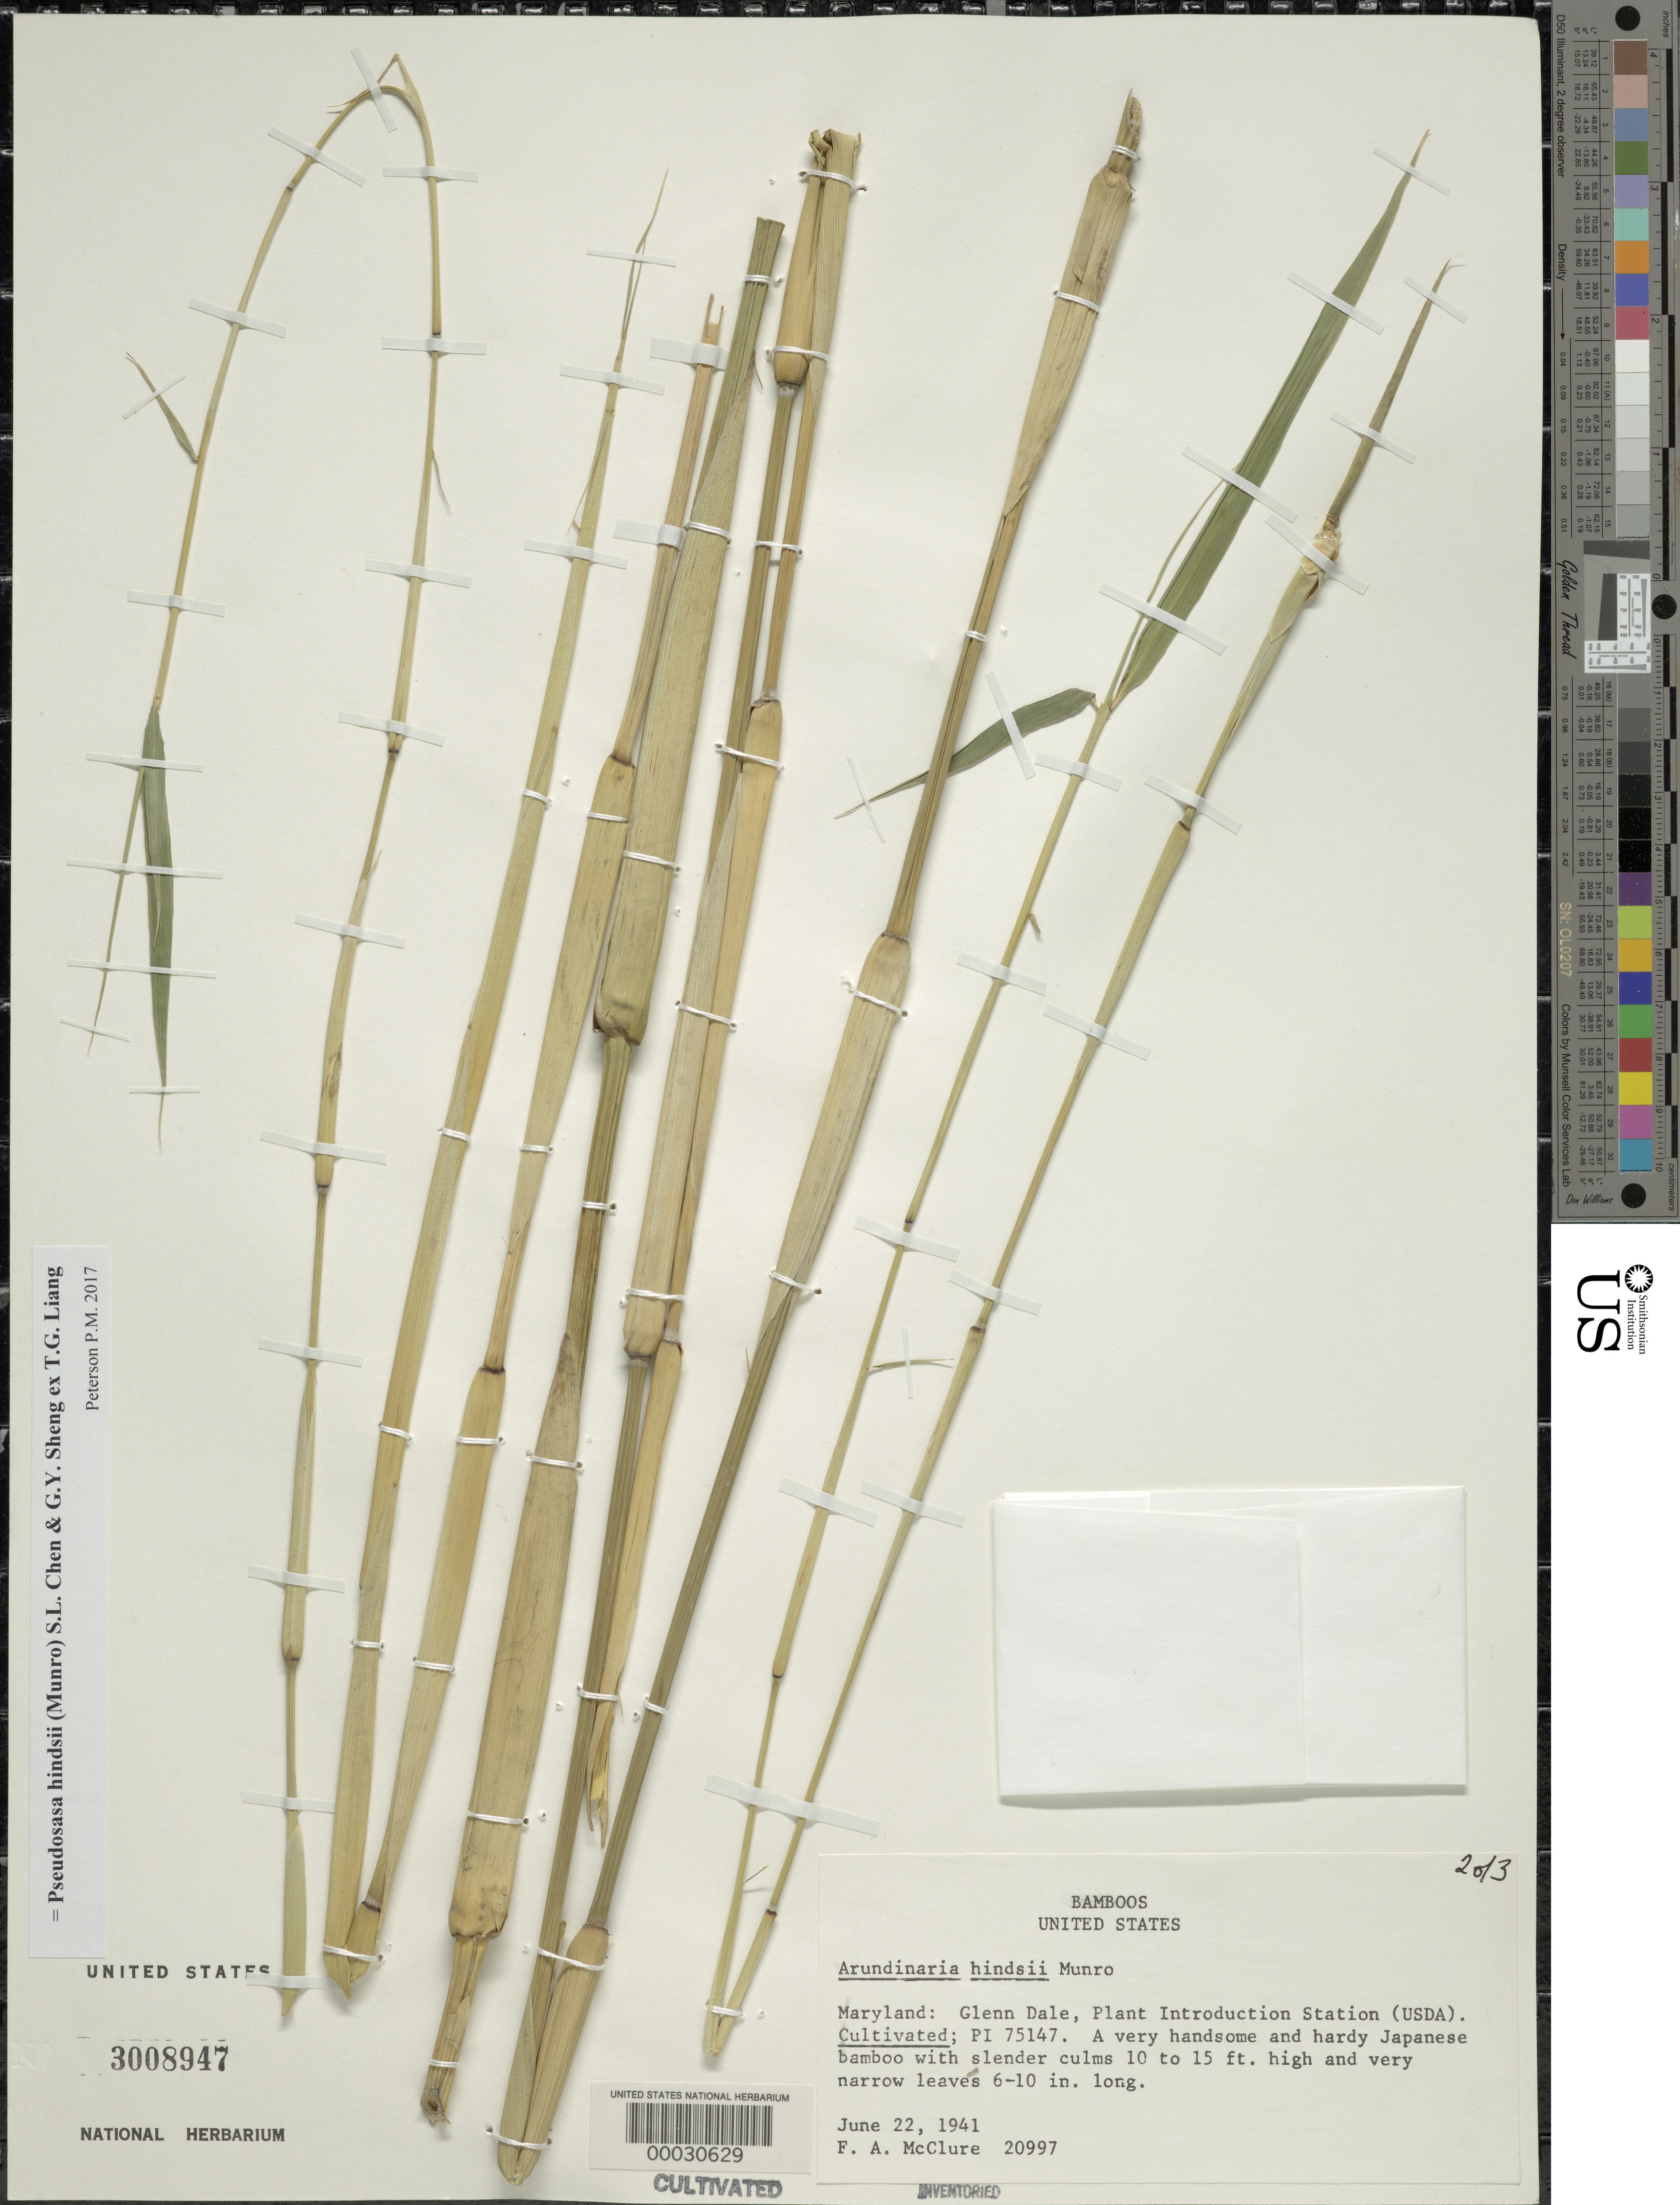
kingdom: Plantae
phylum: Tracheophyta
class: Liliopsida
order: Poales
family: Poaceae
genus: Pseudosasa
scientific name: Pseudosasa hindsii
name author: (Munro) S.L. Chen & G.Y. Sheng ex T.G. Liang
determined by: Poaceae Reorganization Project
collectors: F. A. McClure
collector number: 20997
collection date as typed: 22 Jun 1941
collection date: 1941-06-22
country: United States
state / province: Maryland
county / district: Prince George's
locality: Usda plant introduction station - glenn dale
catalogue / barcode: US 3008947